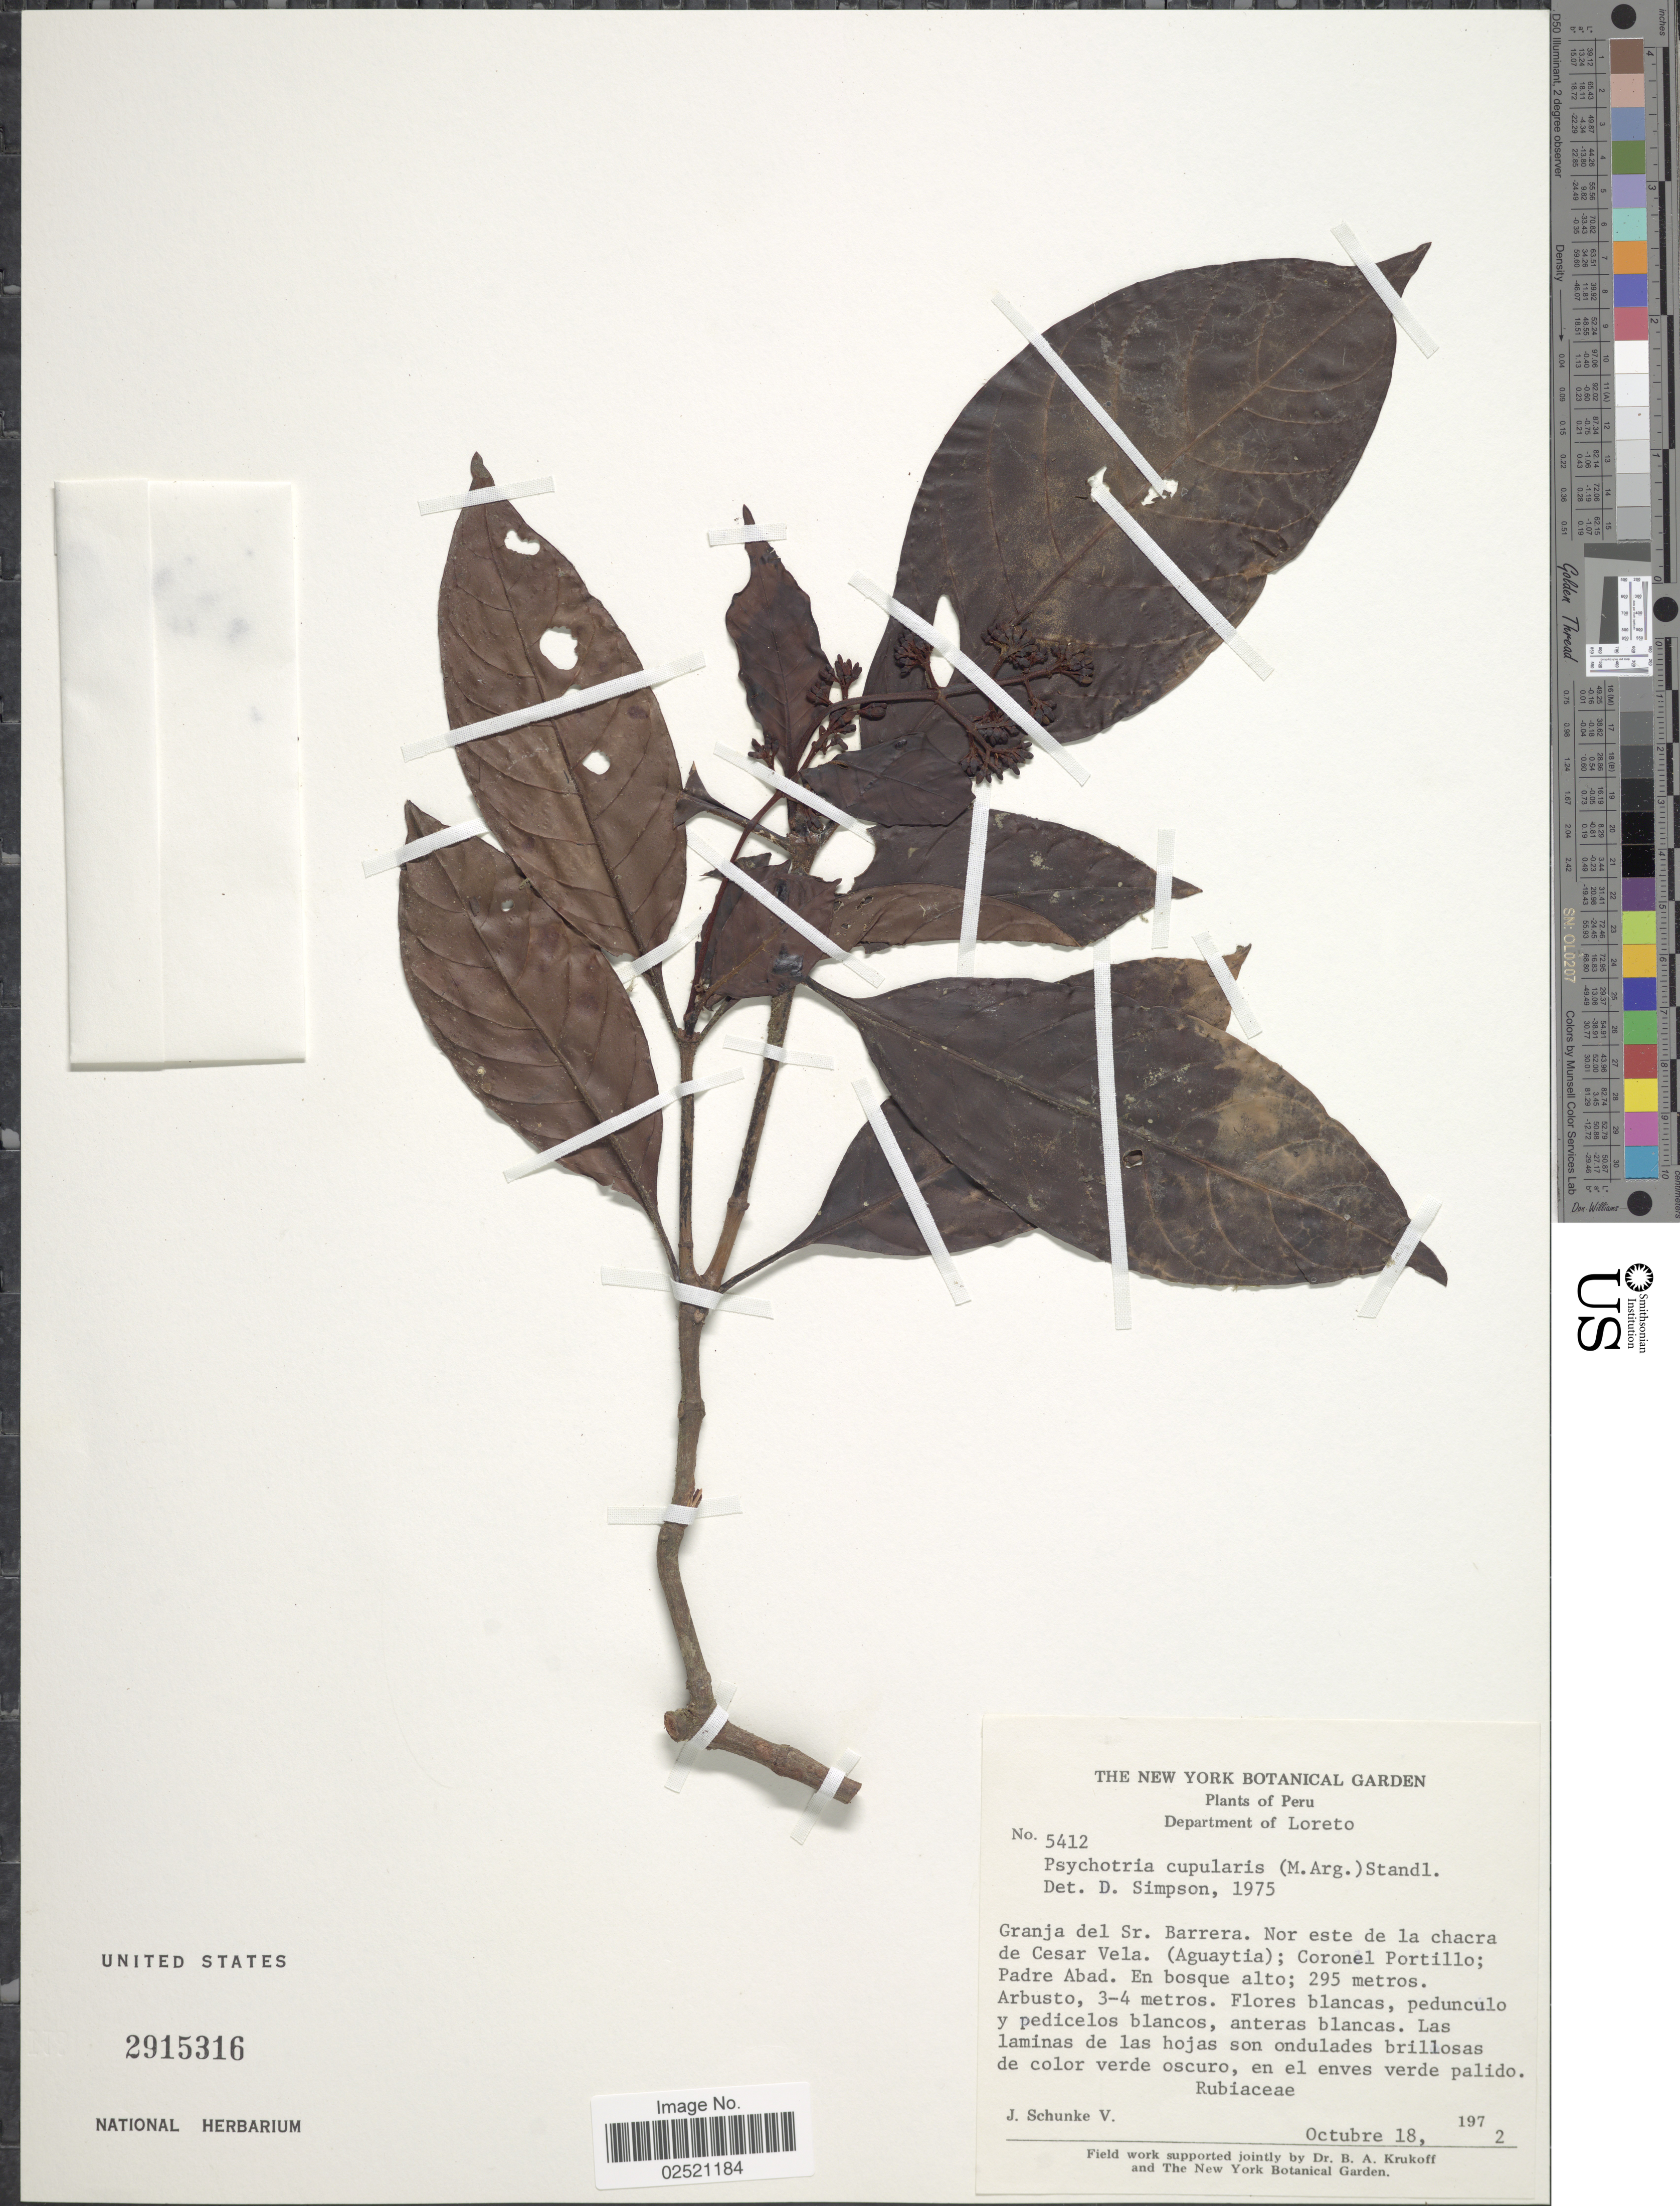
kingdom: Plantae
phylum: Tracheophyta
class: Magnoliopsida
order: Gentianales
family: Rubiaceae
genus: Psychotria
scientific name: Psychotria cupularis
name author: (Müll. Arg.) Standl.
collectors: J. Schunke Vigo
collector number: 5412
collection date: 1972-10-18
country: Peru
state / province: Loreto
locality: Granja del Sr. Barrera, Nor este de la chacra de Cesar Vela, (Aguaytia); Coronel Portillo; Padre Abad.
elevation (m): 295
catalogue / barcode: US 2915316